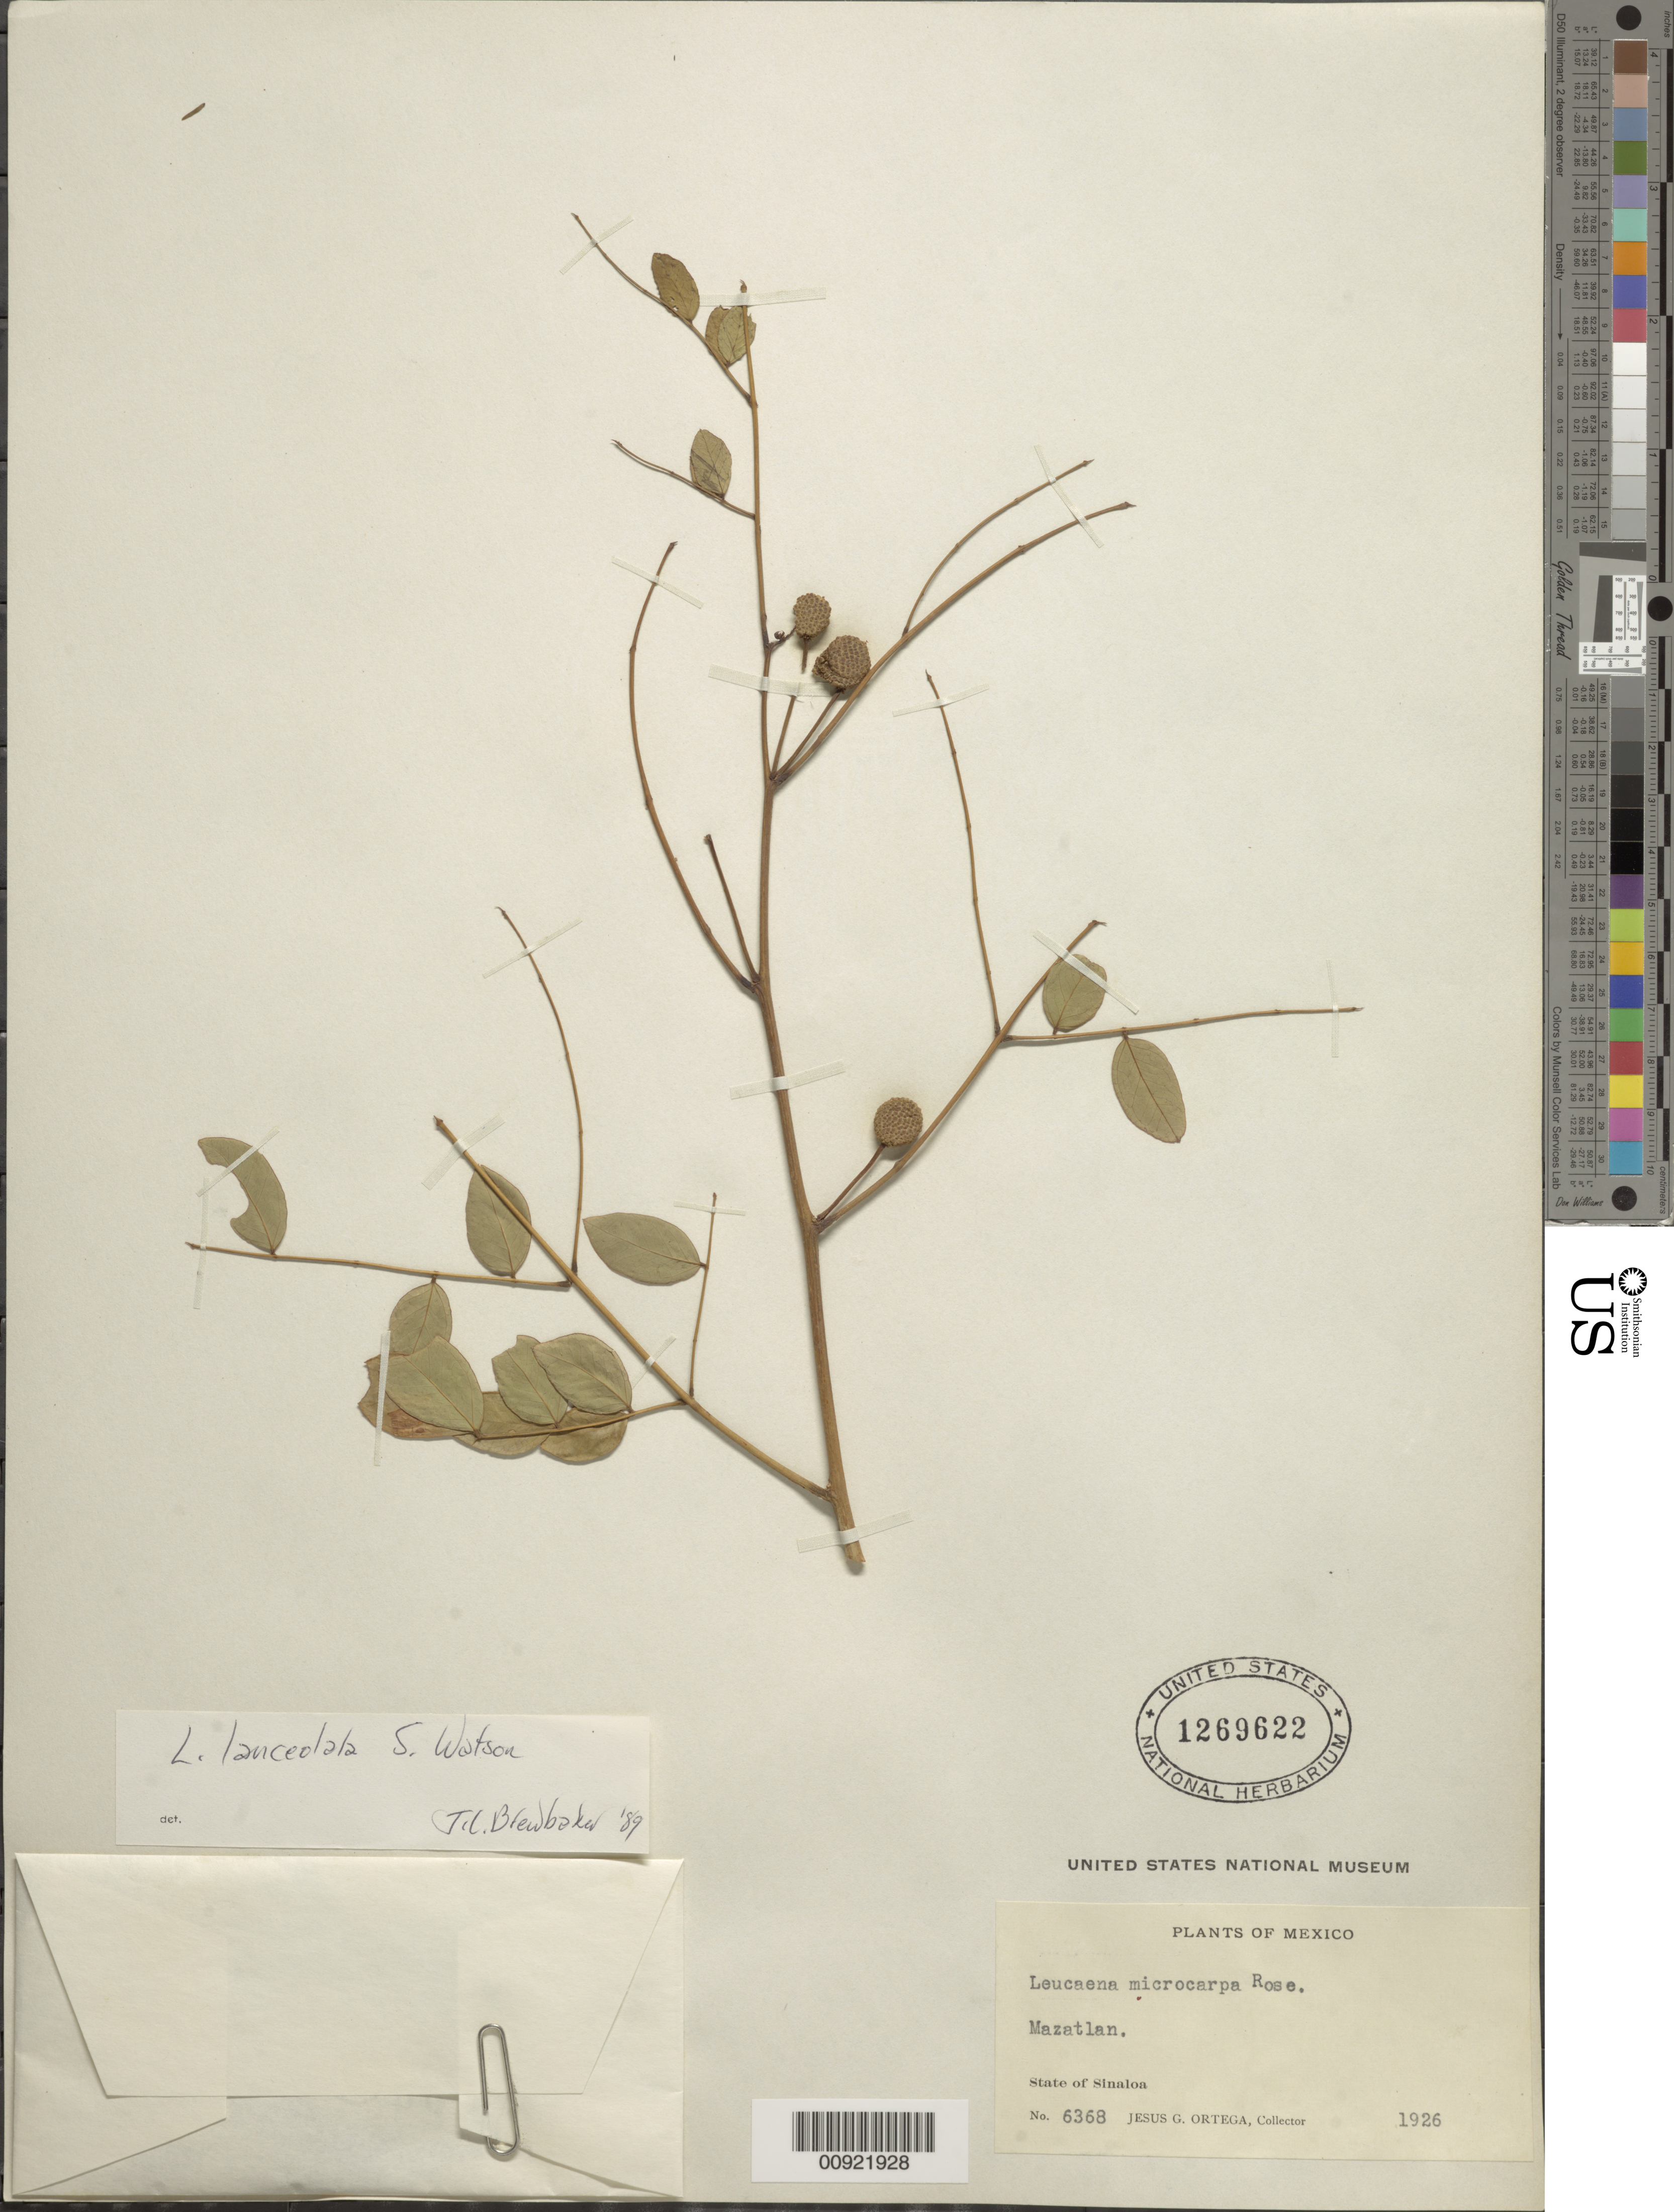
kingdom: Plantae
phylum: Tracheophyta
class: Magnoliopsida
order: Fabales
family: Fabaceae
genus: Leucaena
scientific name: Leucaena lanceolata var. lanceolata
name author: S. Watson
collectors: J. Ortega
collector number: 6368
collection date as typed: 1926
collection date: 1926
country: Mexico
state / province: Sinaloa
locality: Mazatlán, State of Sinaloa.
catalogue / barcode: US 1269622